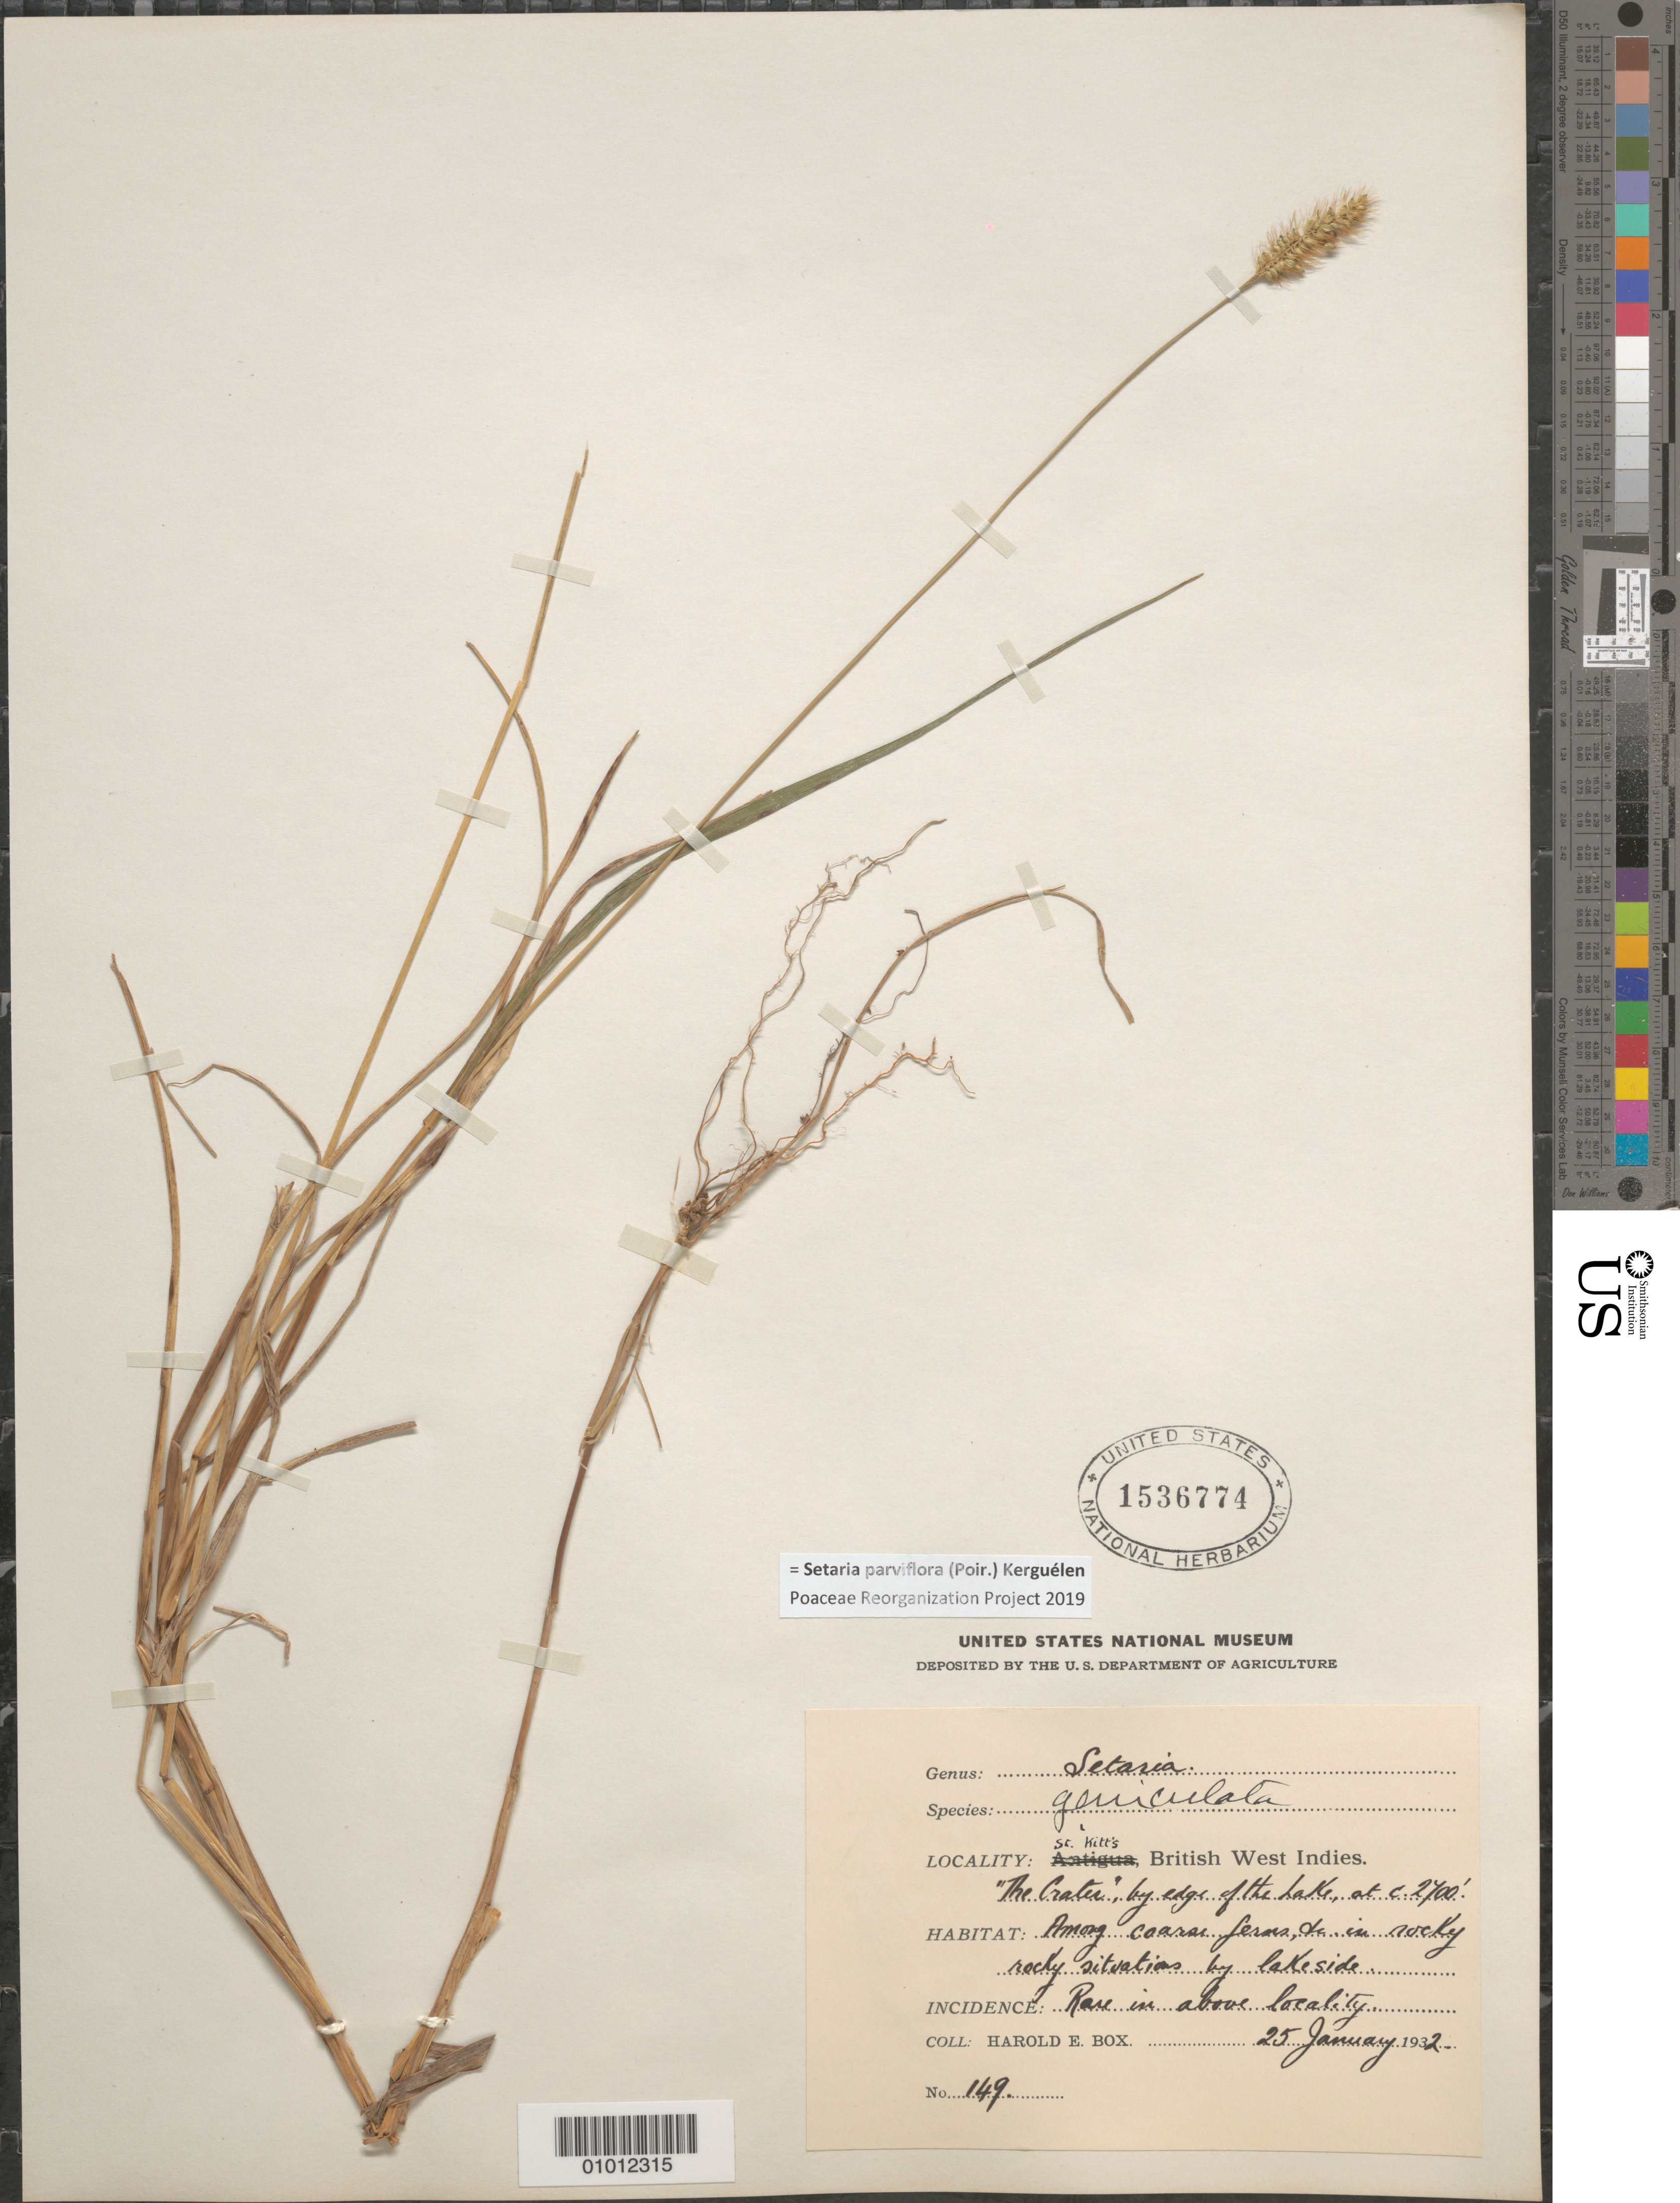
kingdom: Plantae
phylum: Tracheophyta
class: Liliopsida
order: Poales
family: Poaceae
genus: Setaria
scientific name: Setaria parviflora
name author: (Poir.) Kerguélen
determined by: Poaceae Reorganization Project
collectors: H. E. Box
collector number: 149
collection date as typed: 25 Jan 1932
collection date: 1932-01-25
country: St. Christopher-Nevis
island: St. Christopher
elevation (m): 823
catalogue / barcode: US 1536774